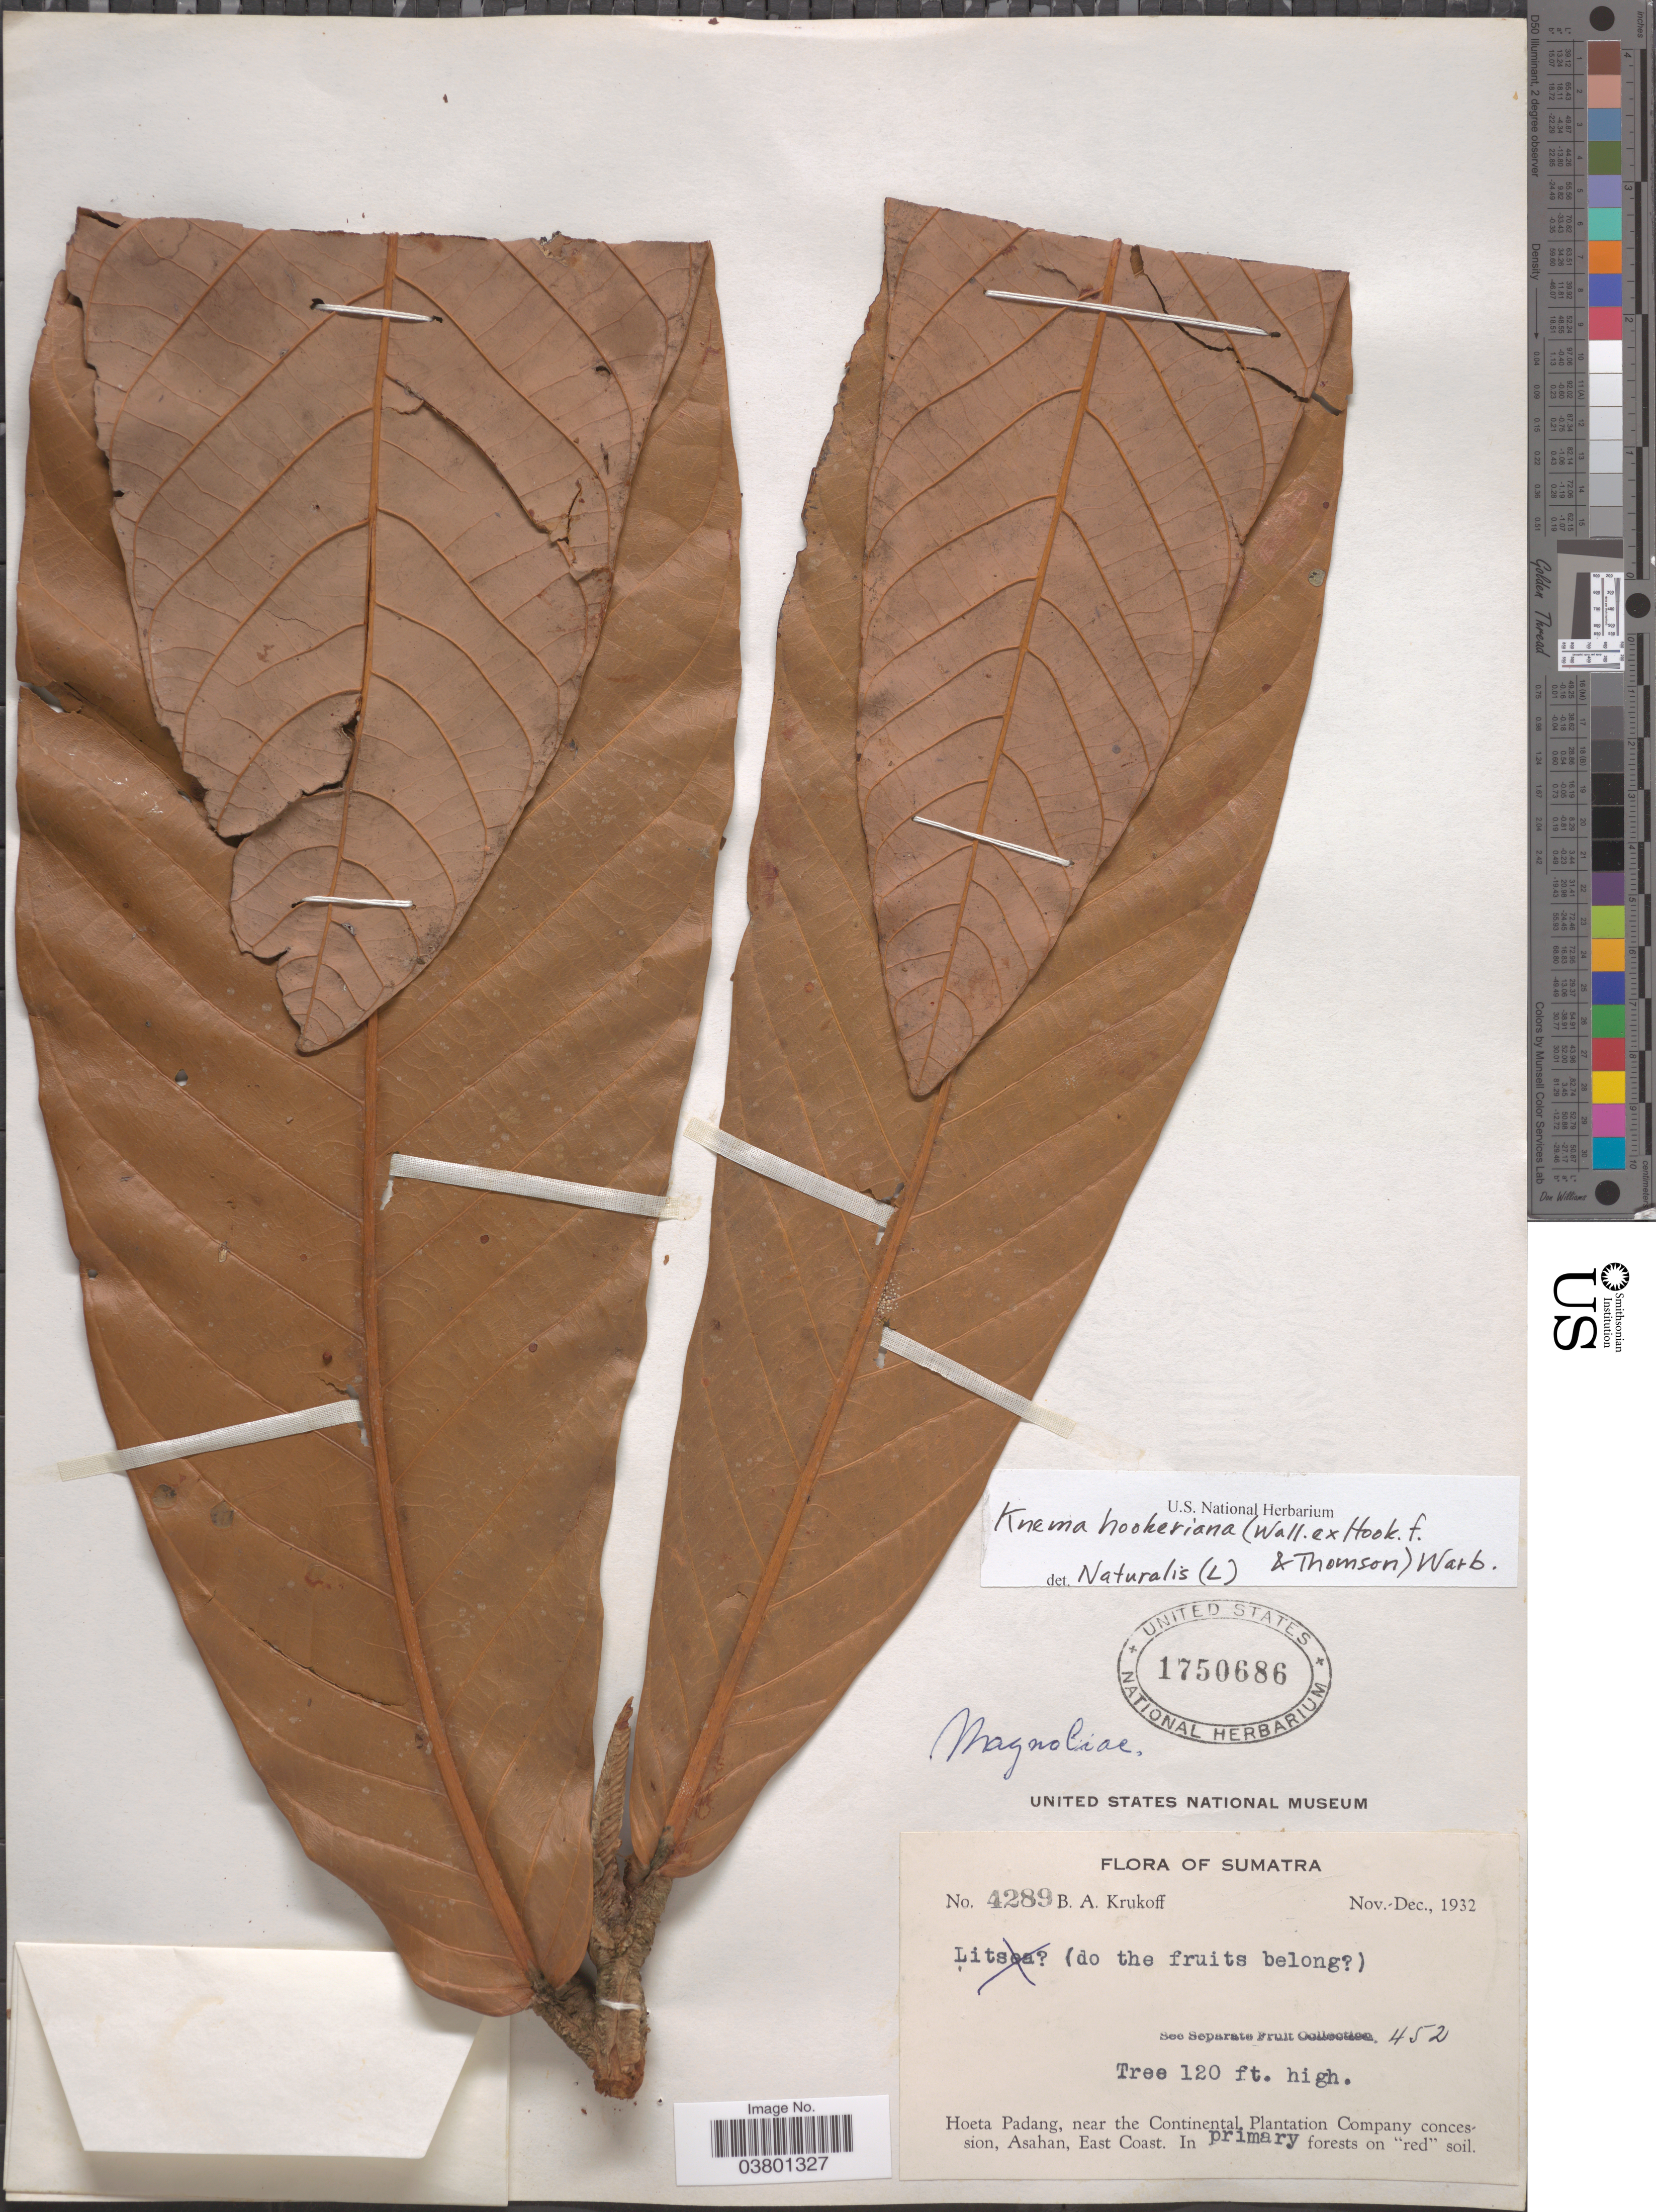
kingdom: Plantae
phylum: Tracheophyta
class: Magnoliopsida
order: Magnoliales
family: Myristicaceae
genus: Knema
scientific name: Knema hookeriana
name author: Warb.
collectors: B. A. Krukoff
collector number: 4289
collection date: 1932-11/1932-12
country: Indonesia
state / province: Sumatra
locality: Hoeta Padang, near the Continental Plantation Company concessioin, Asahan, East Coast.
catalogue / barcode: US 1750686